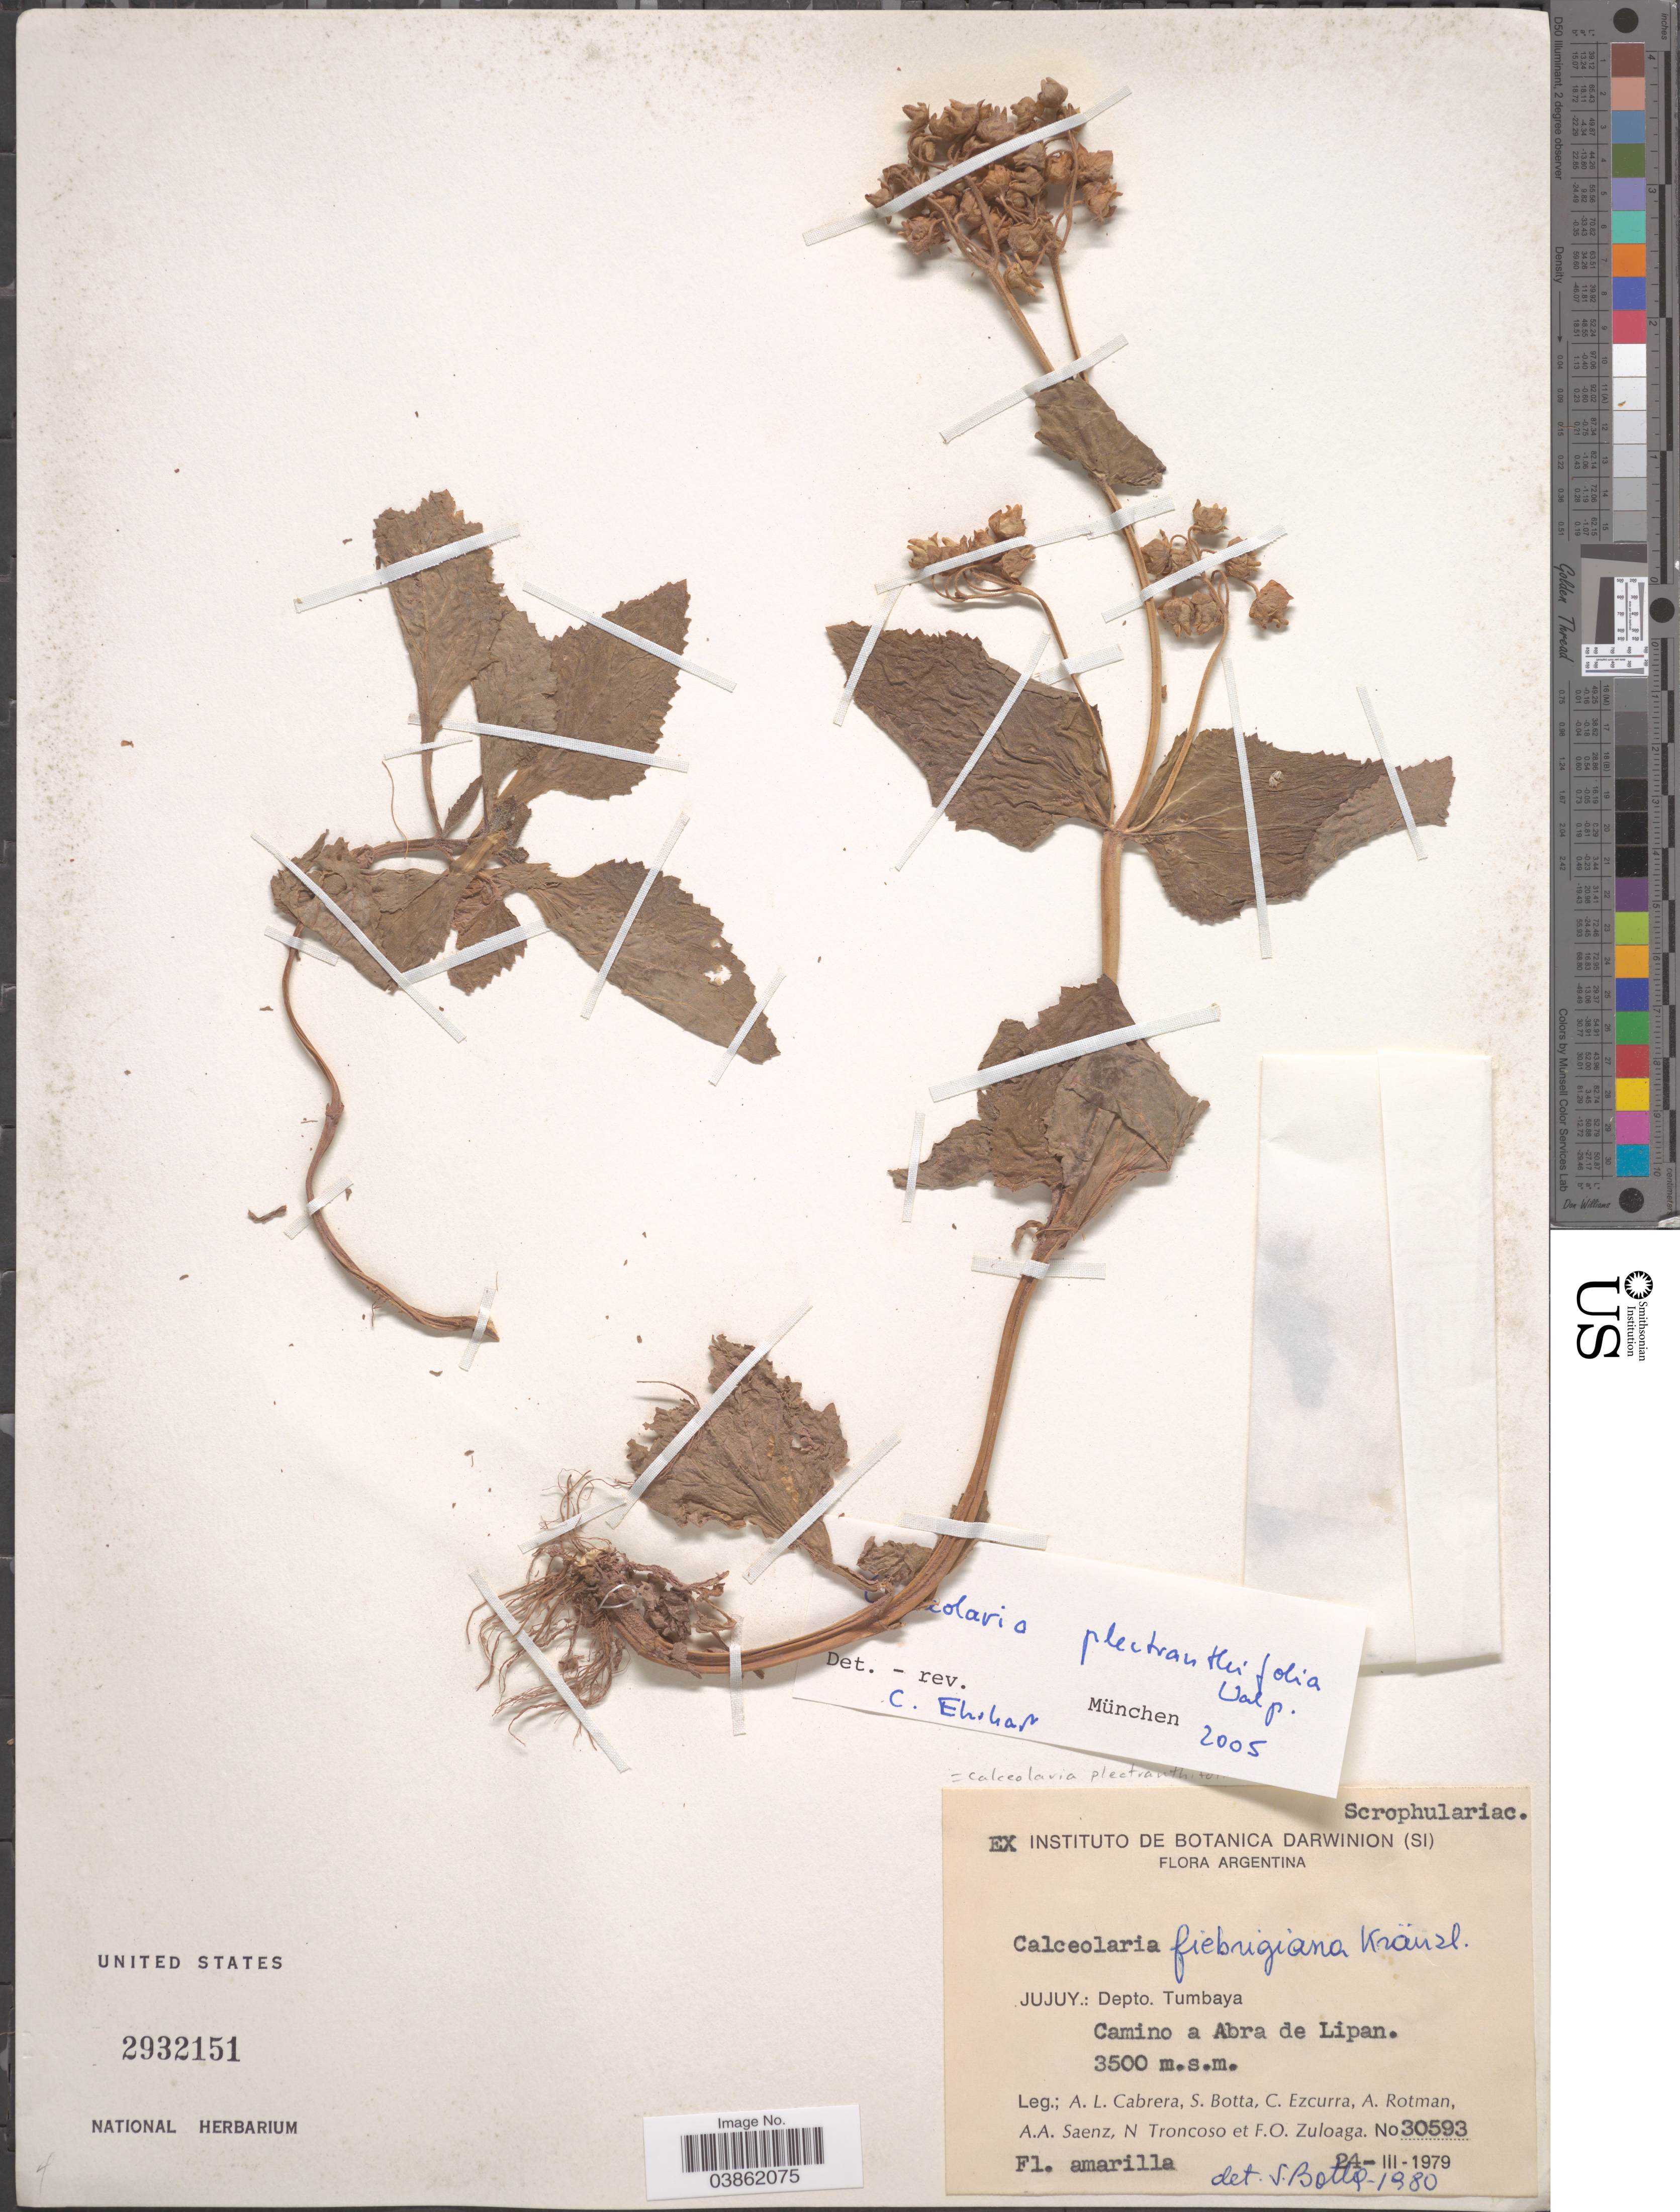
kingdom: Plantae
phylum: Tracheophyta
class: Magnoliopsida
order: Lamiales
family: Calceolariaceae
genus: Calceolaria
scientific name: Calceolaria plectranthifolia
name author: Walp.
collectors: A. L. Cabrera, S. Botta, C. Ezcurra, A. D. Rotman & et al.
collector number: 30593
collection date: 1979-03-24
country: Argentina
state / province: Jujuy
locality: Depto. Tumbaya. Camino a Abra de Lipan.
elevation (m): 3500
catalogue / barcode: US 2932151